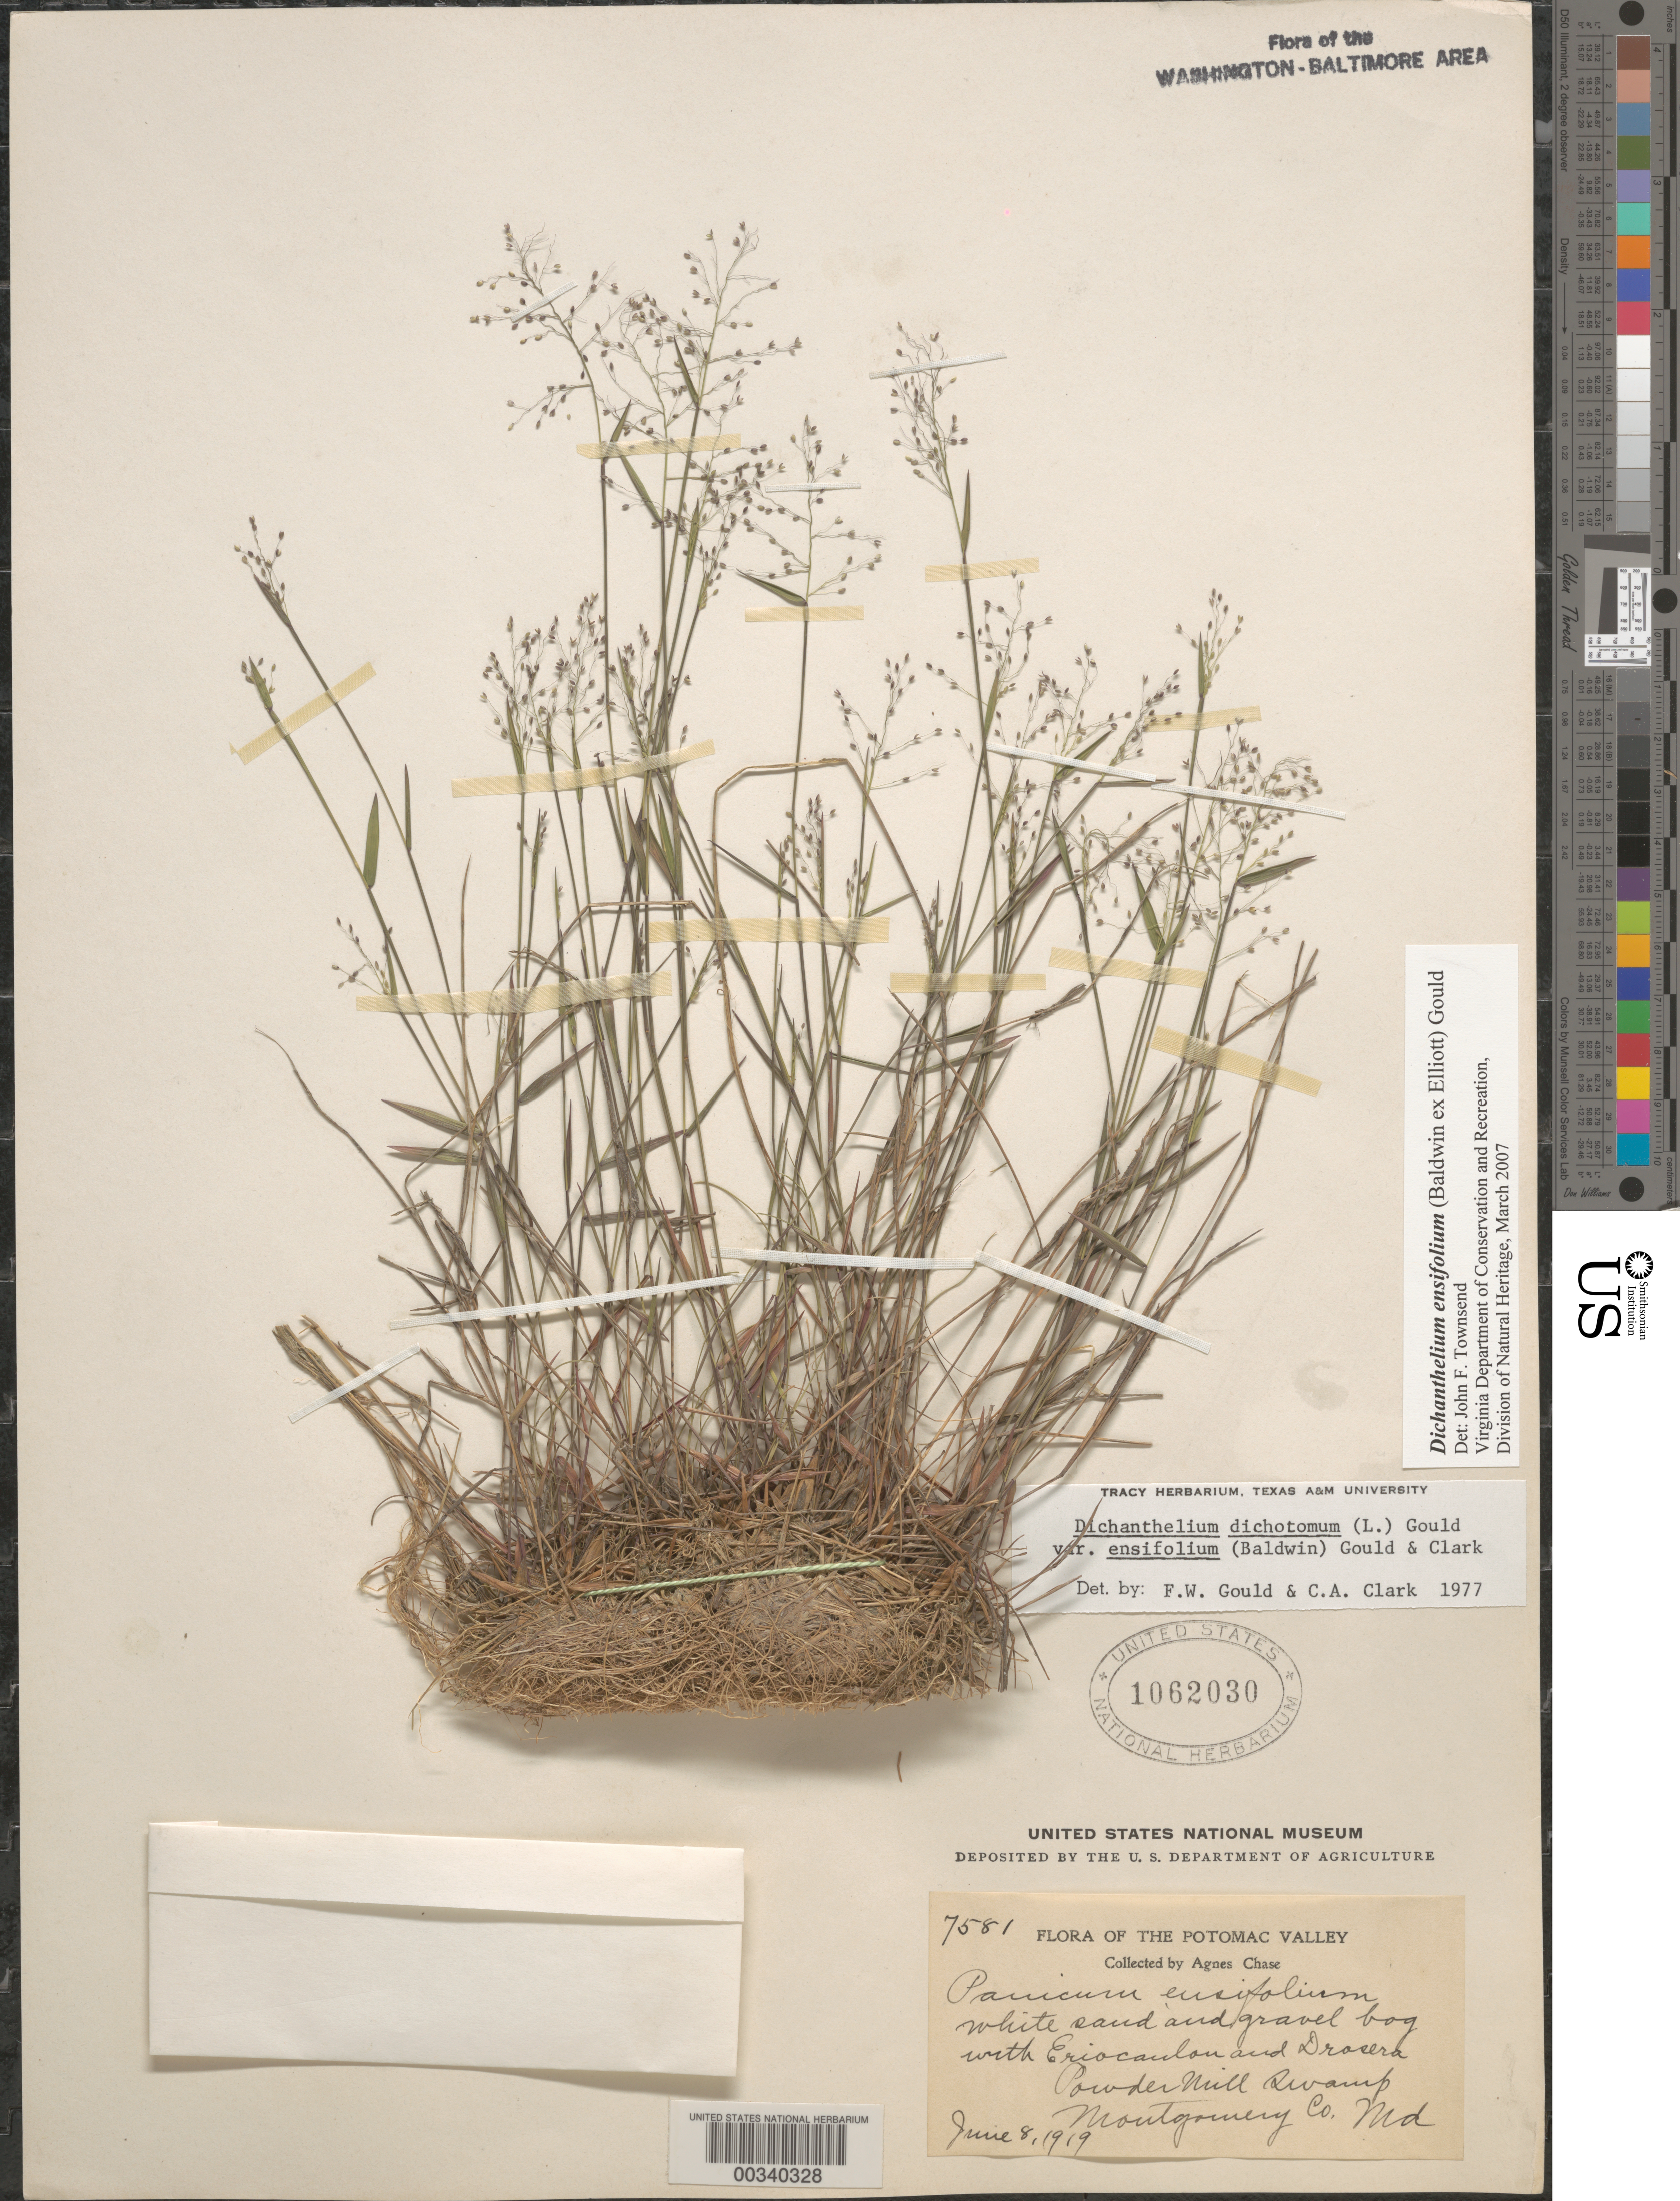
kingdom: Plantae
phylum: Tracheophyta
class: Liliopsida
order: Poales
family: Poaceae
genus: Dichanthelium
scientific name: Dichanthelium dichotomum var. ensifolium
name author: (Baldwin ex Elliot) Gould & C.A. Clark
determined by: Gould, F. W.; Clark, C. A.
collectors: A. Chase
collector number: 7581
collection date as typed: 08 Jun 1919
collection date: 1919-06-08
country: United States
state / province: Maryland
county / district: Montgomery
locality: Powder Mill swamp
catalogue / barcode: US 1062030